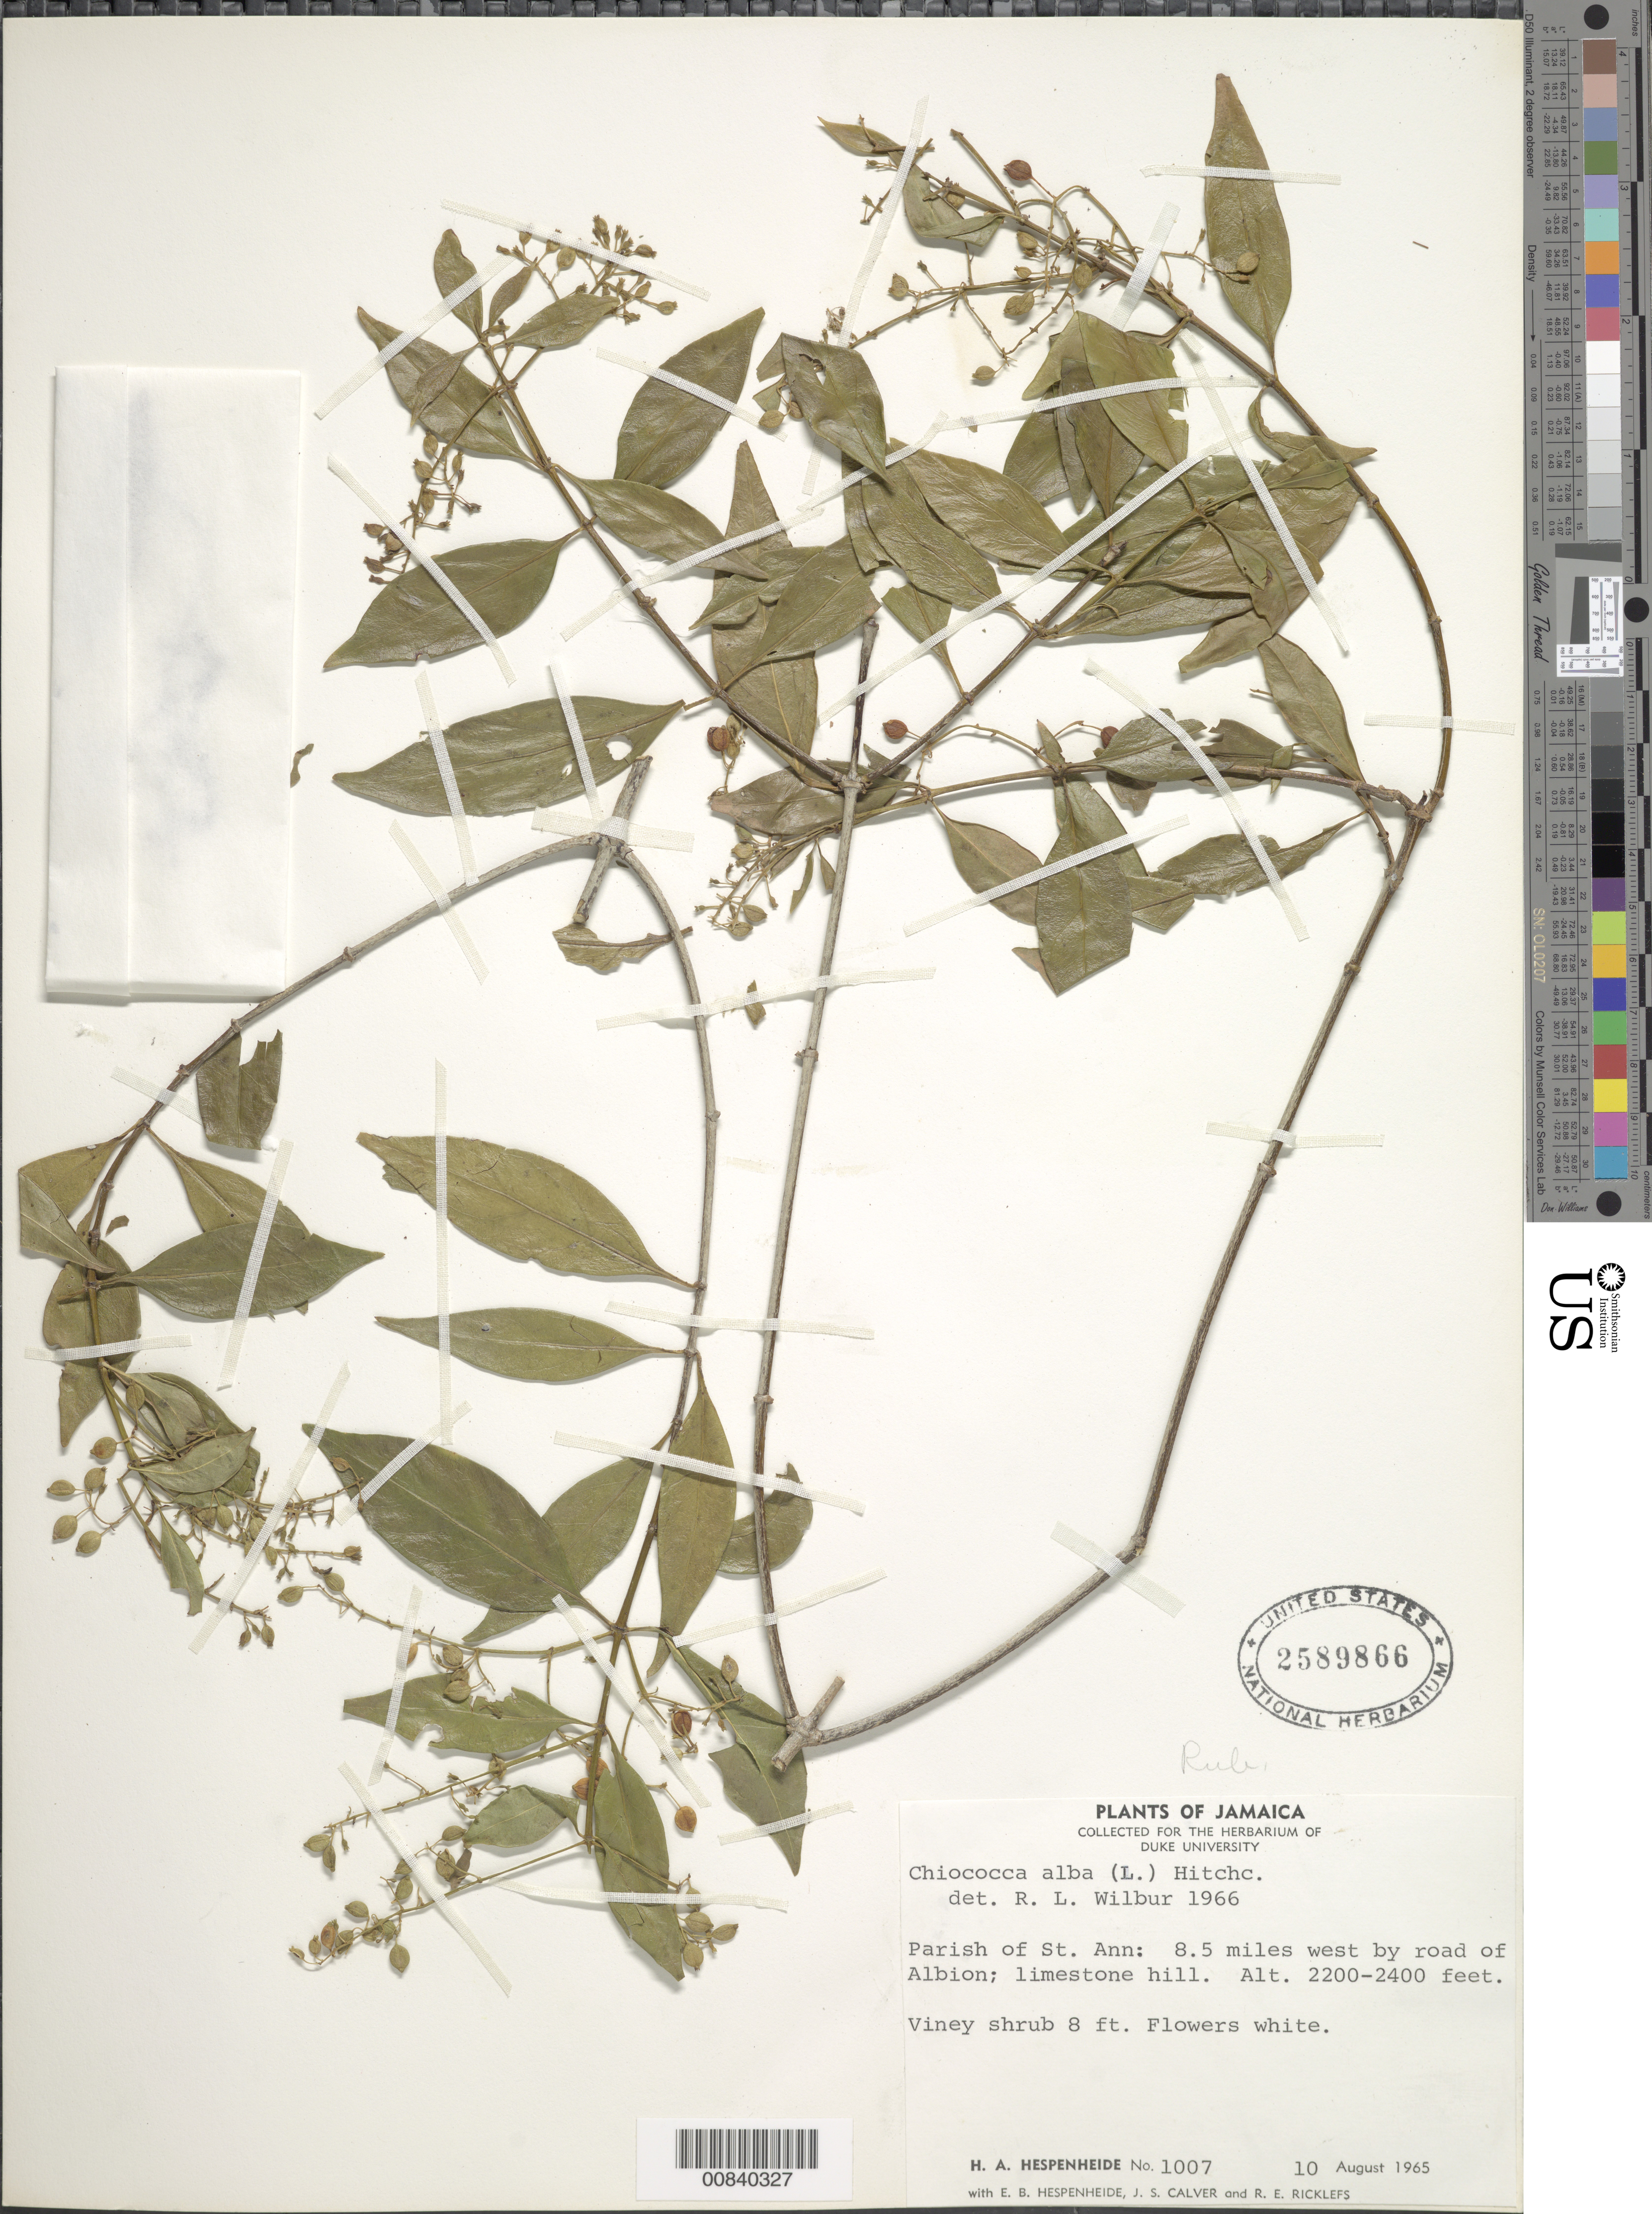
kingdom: Plantae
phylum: Tracheophyta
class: Magnoliopsida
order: Gentianales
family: Rubiaceae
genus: Chiococca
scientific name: Chiococca alba subsp. alba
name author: (L.) Hitchc.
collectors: H. A. Hespenheide, E. Hespenheide, J. Calver & R. Ricklefs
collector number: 1007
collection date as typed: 10 Aug 1965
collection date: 1965-08-10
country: Jamaica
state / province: Saint Ann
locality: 8.5 miles west by road of Albion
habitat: Limestone hill, roadside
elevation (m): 671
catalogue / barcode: US 2589866